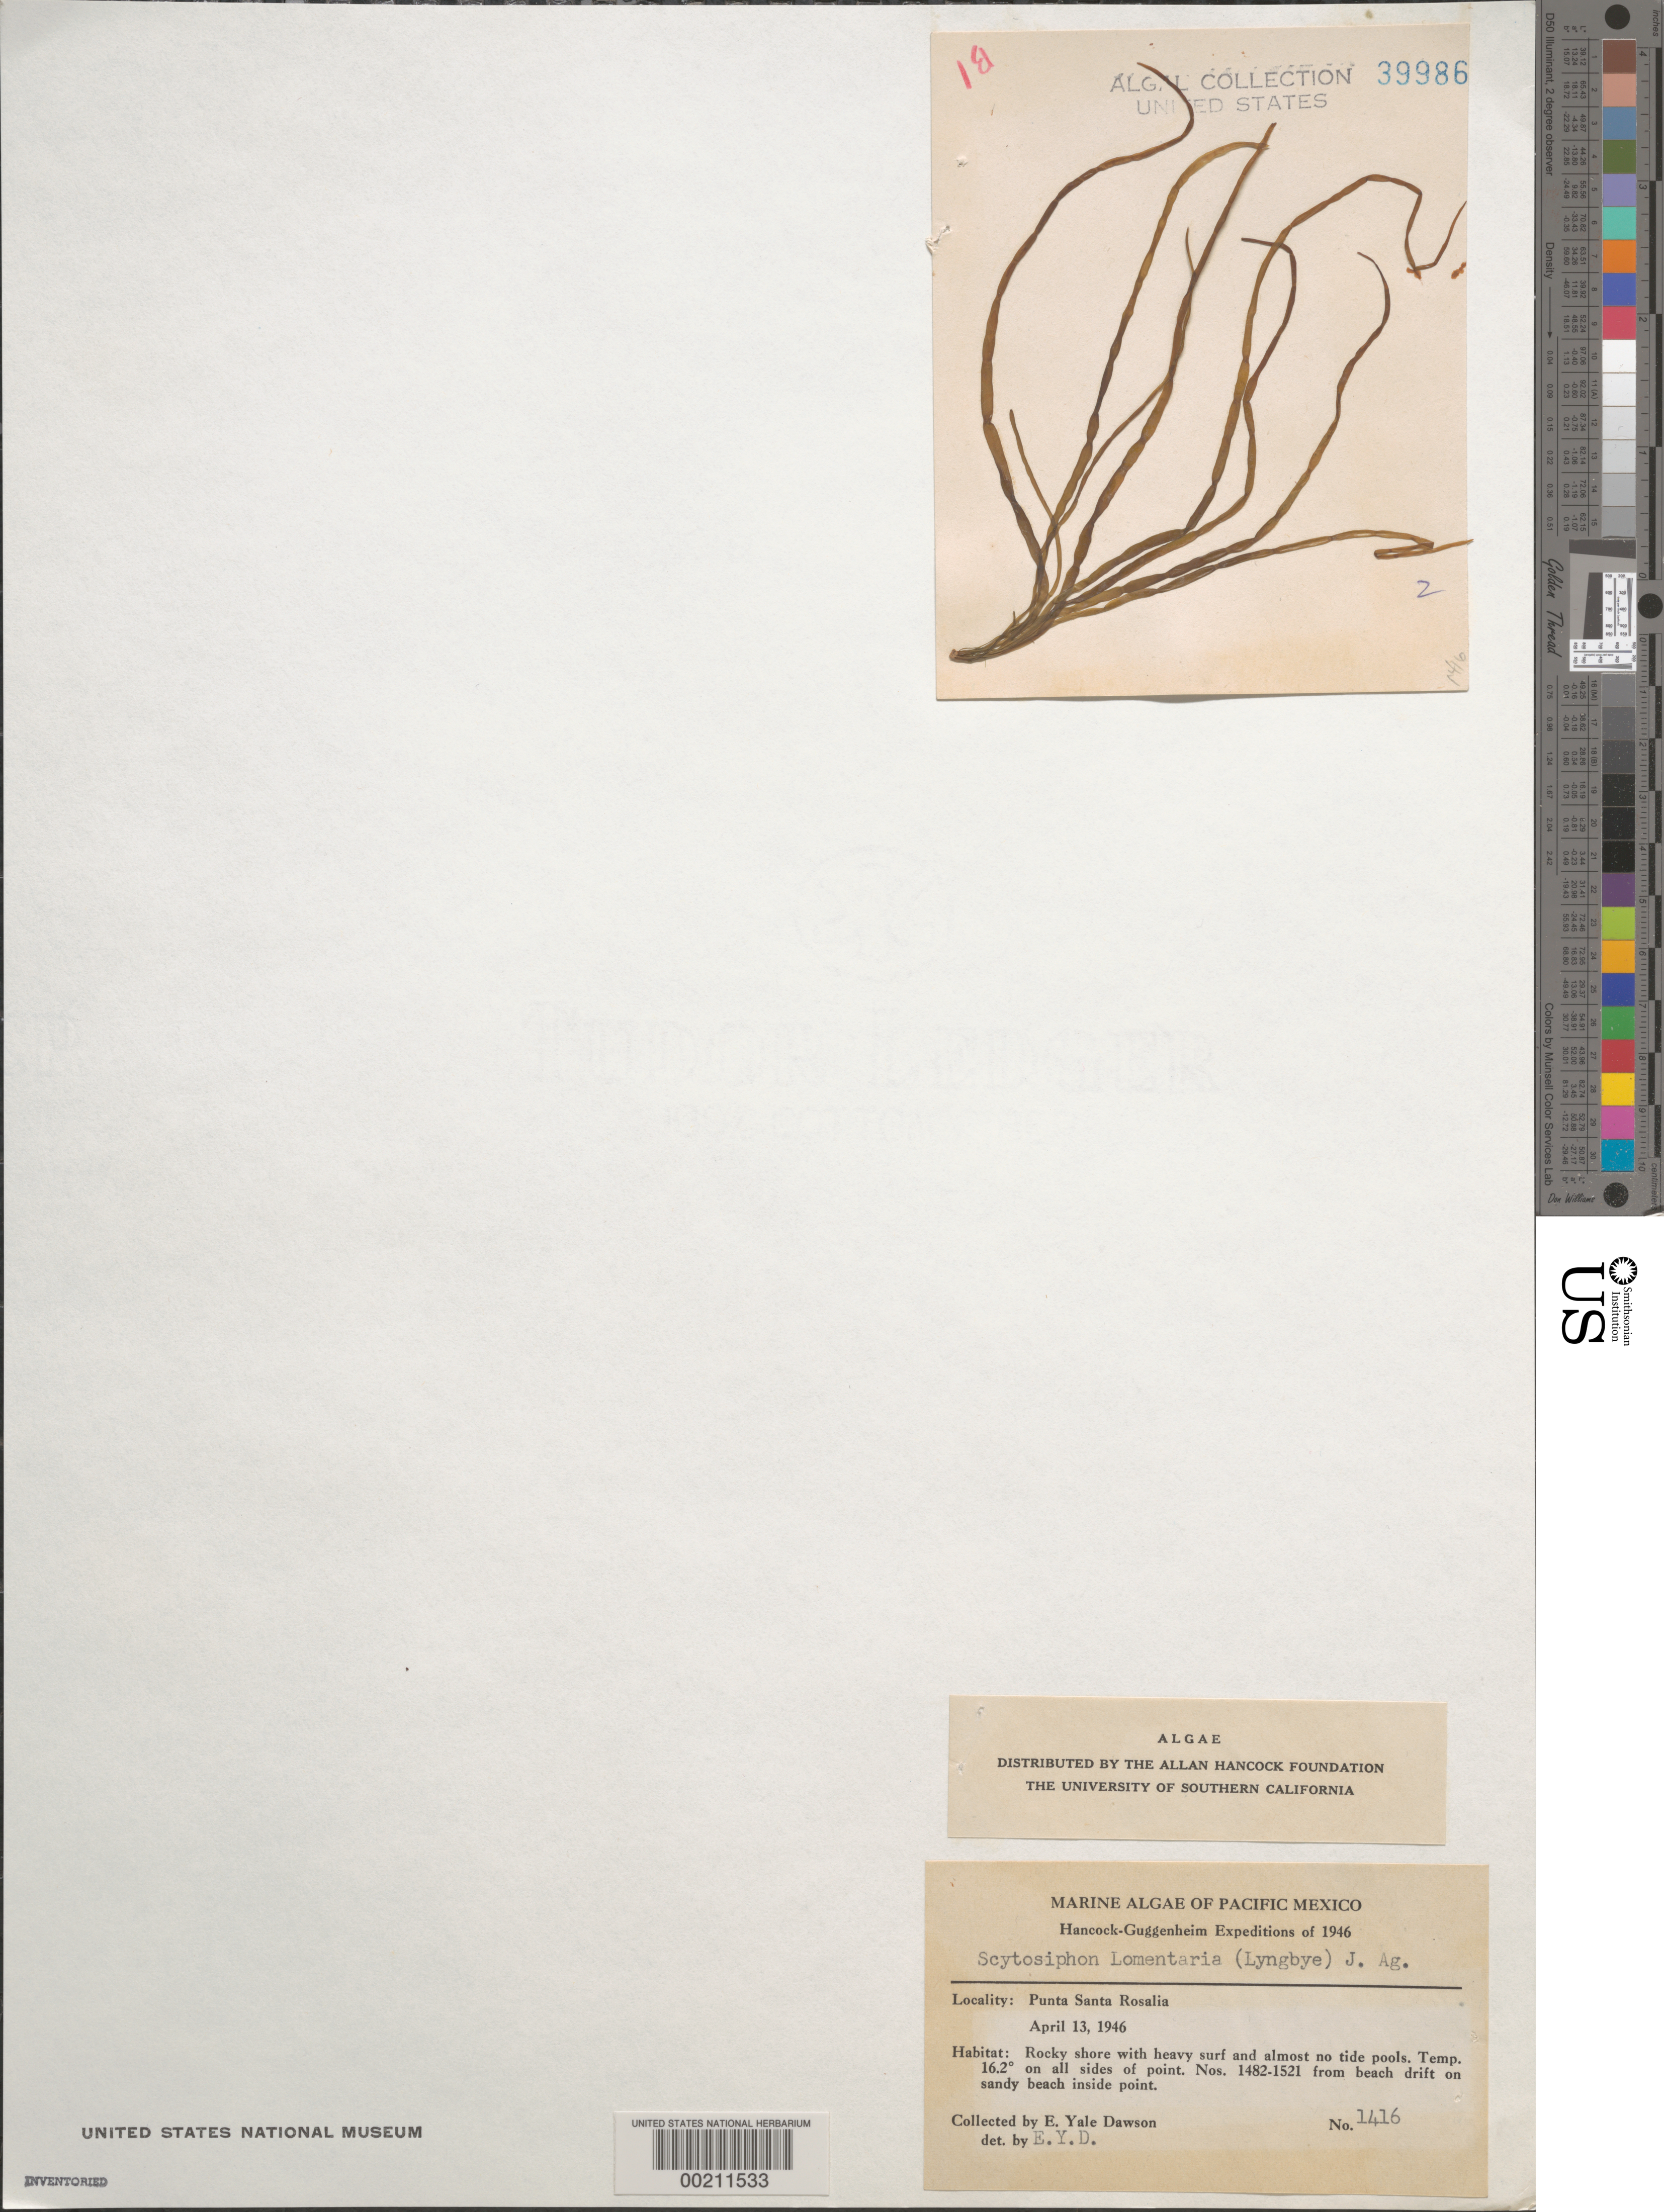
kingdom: Chromista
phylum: Ochrophyta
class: Phaeophyceae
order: Scytosiphonales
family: Scytosiphonaceae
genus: Scytosiphon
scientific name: Scytosiphon lomentaria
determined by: Dawson, E. Y.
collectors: E. Y. Dawson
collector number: EYD 1416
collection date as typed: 13 Apr 1946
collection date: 1946-04-13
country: Mexico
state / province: Baja California Sur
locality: Punta Santa Rosalia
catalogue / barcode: US 39986